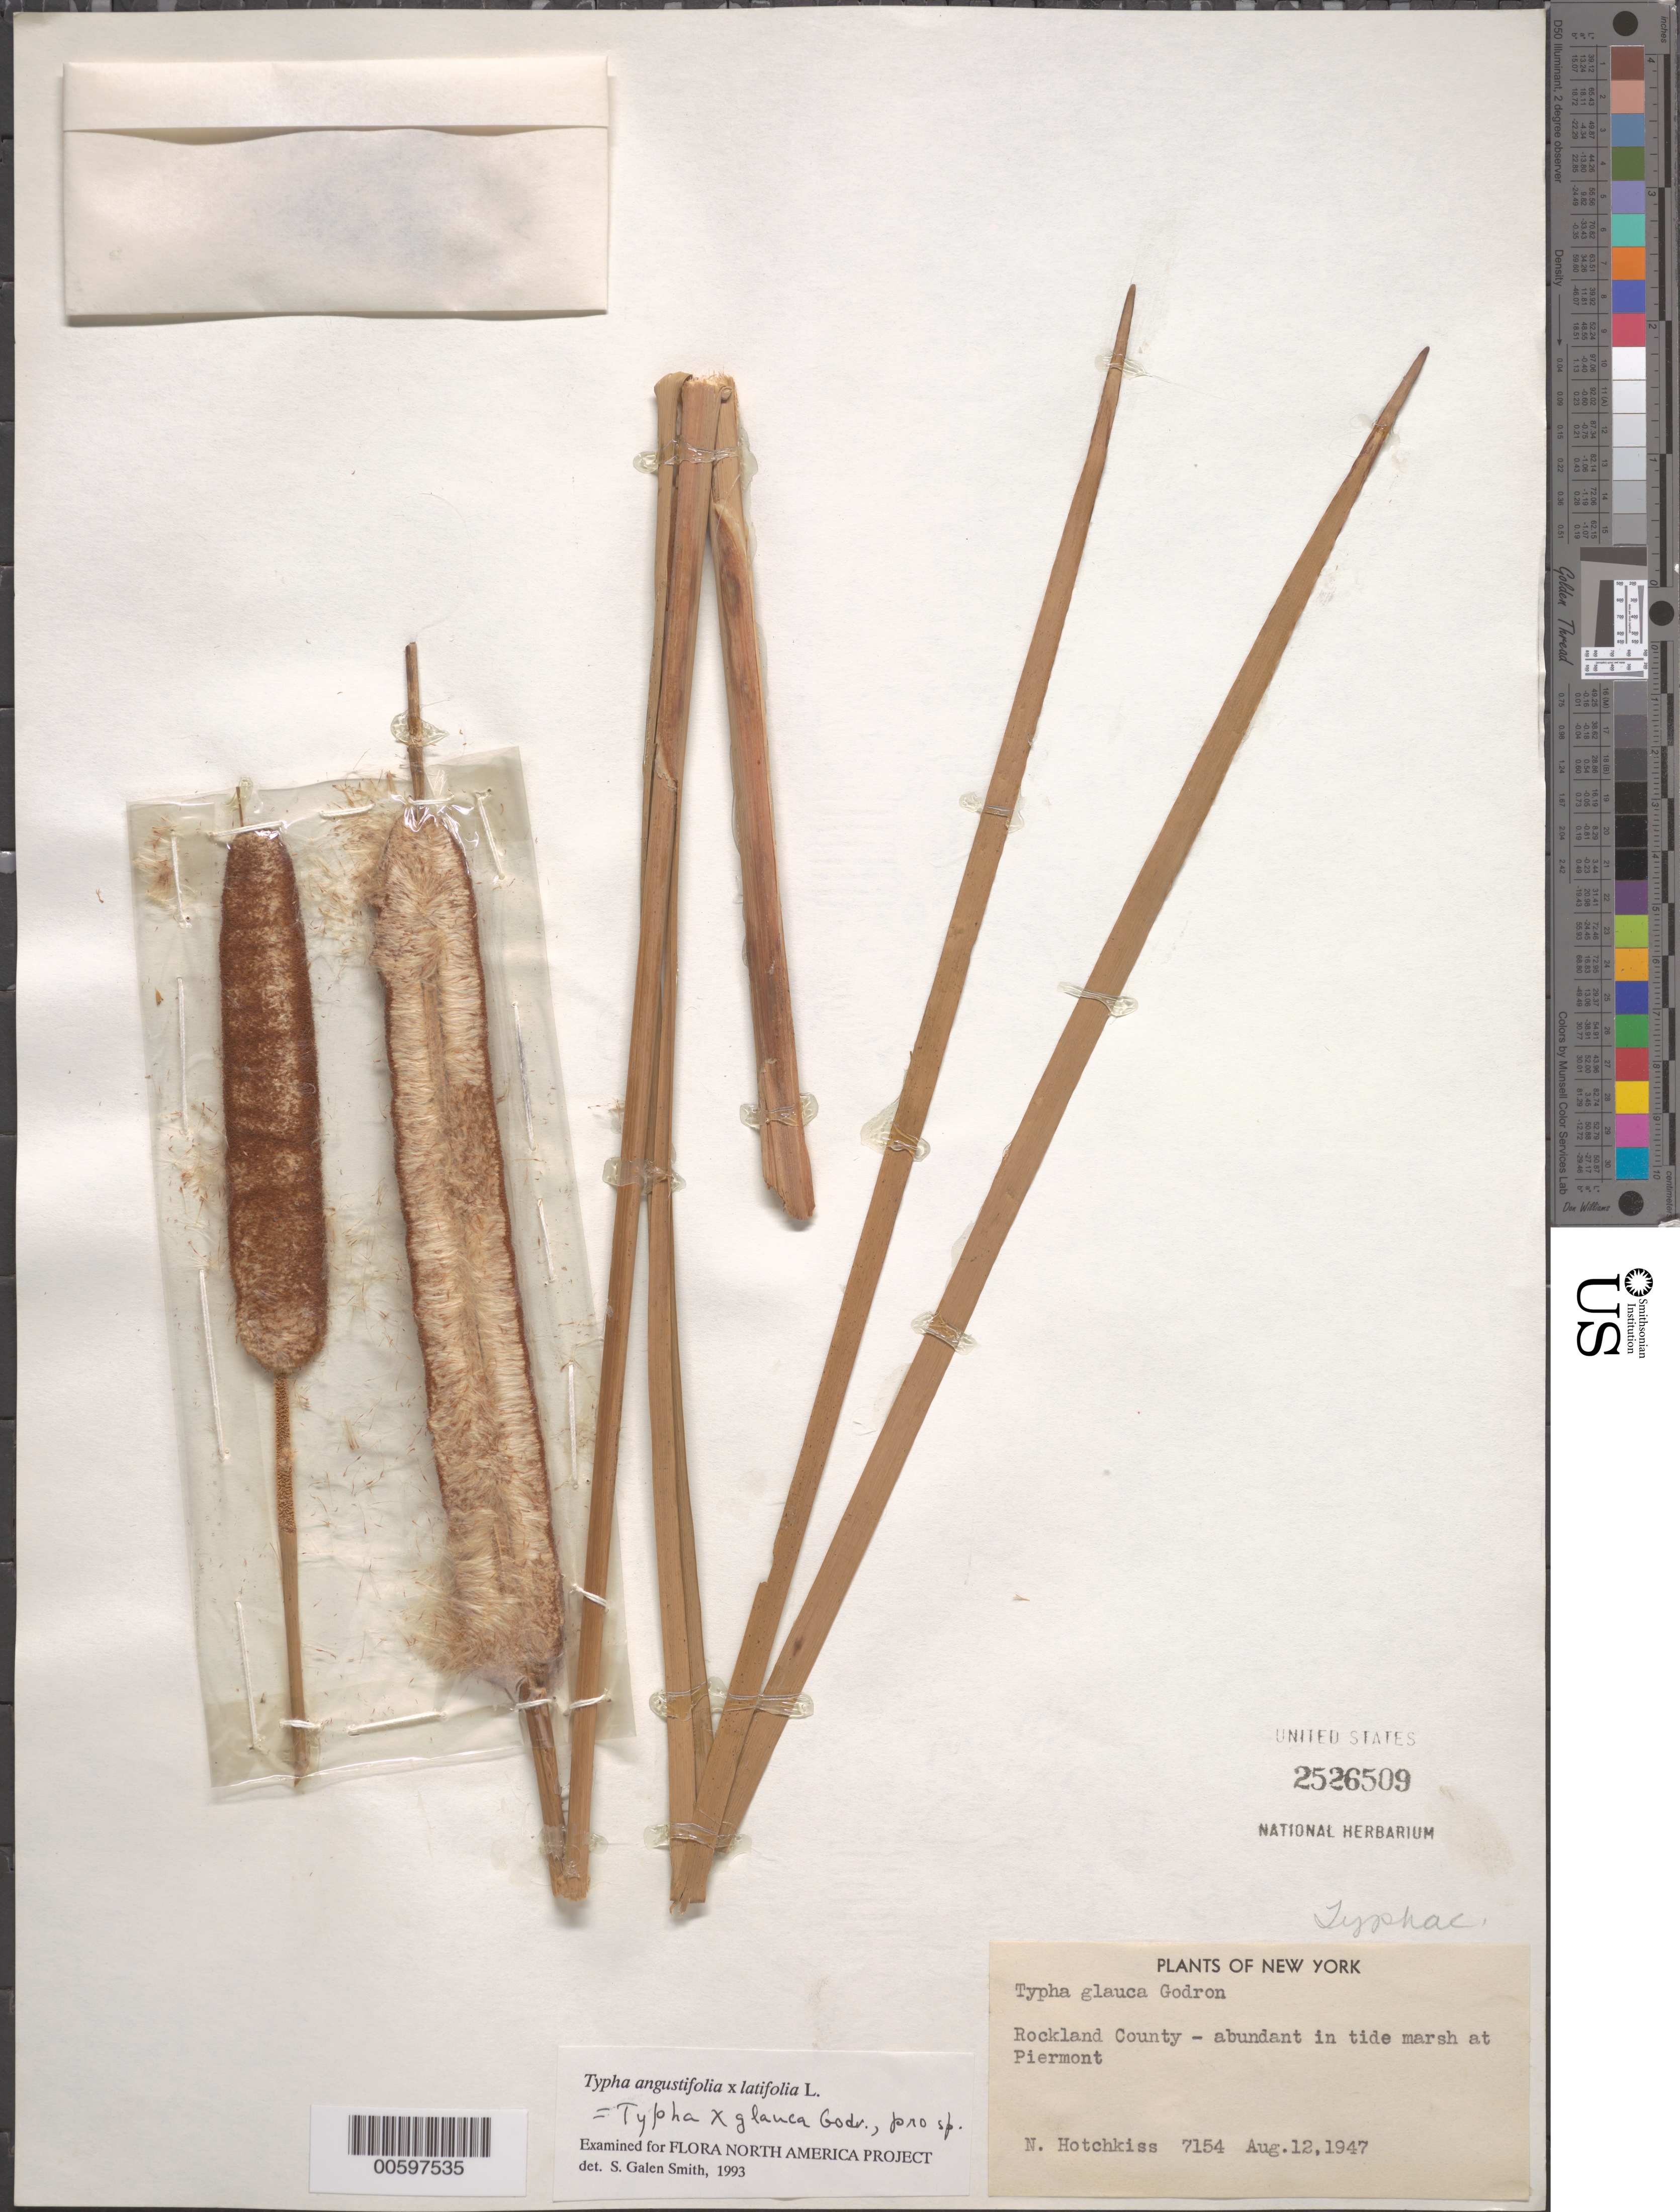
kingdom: Plantae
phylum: Tracheophyta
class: Liliopsida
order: Poales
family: Typhaceae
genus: Typha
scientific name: Typha glauca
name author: Godr.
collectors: N. Hotchkiss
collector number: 7154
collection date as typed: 12 Aug 1947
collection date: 1947-08-12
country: United States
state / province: New York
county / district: Rockland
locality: Piermont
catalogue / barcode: US 2526509